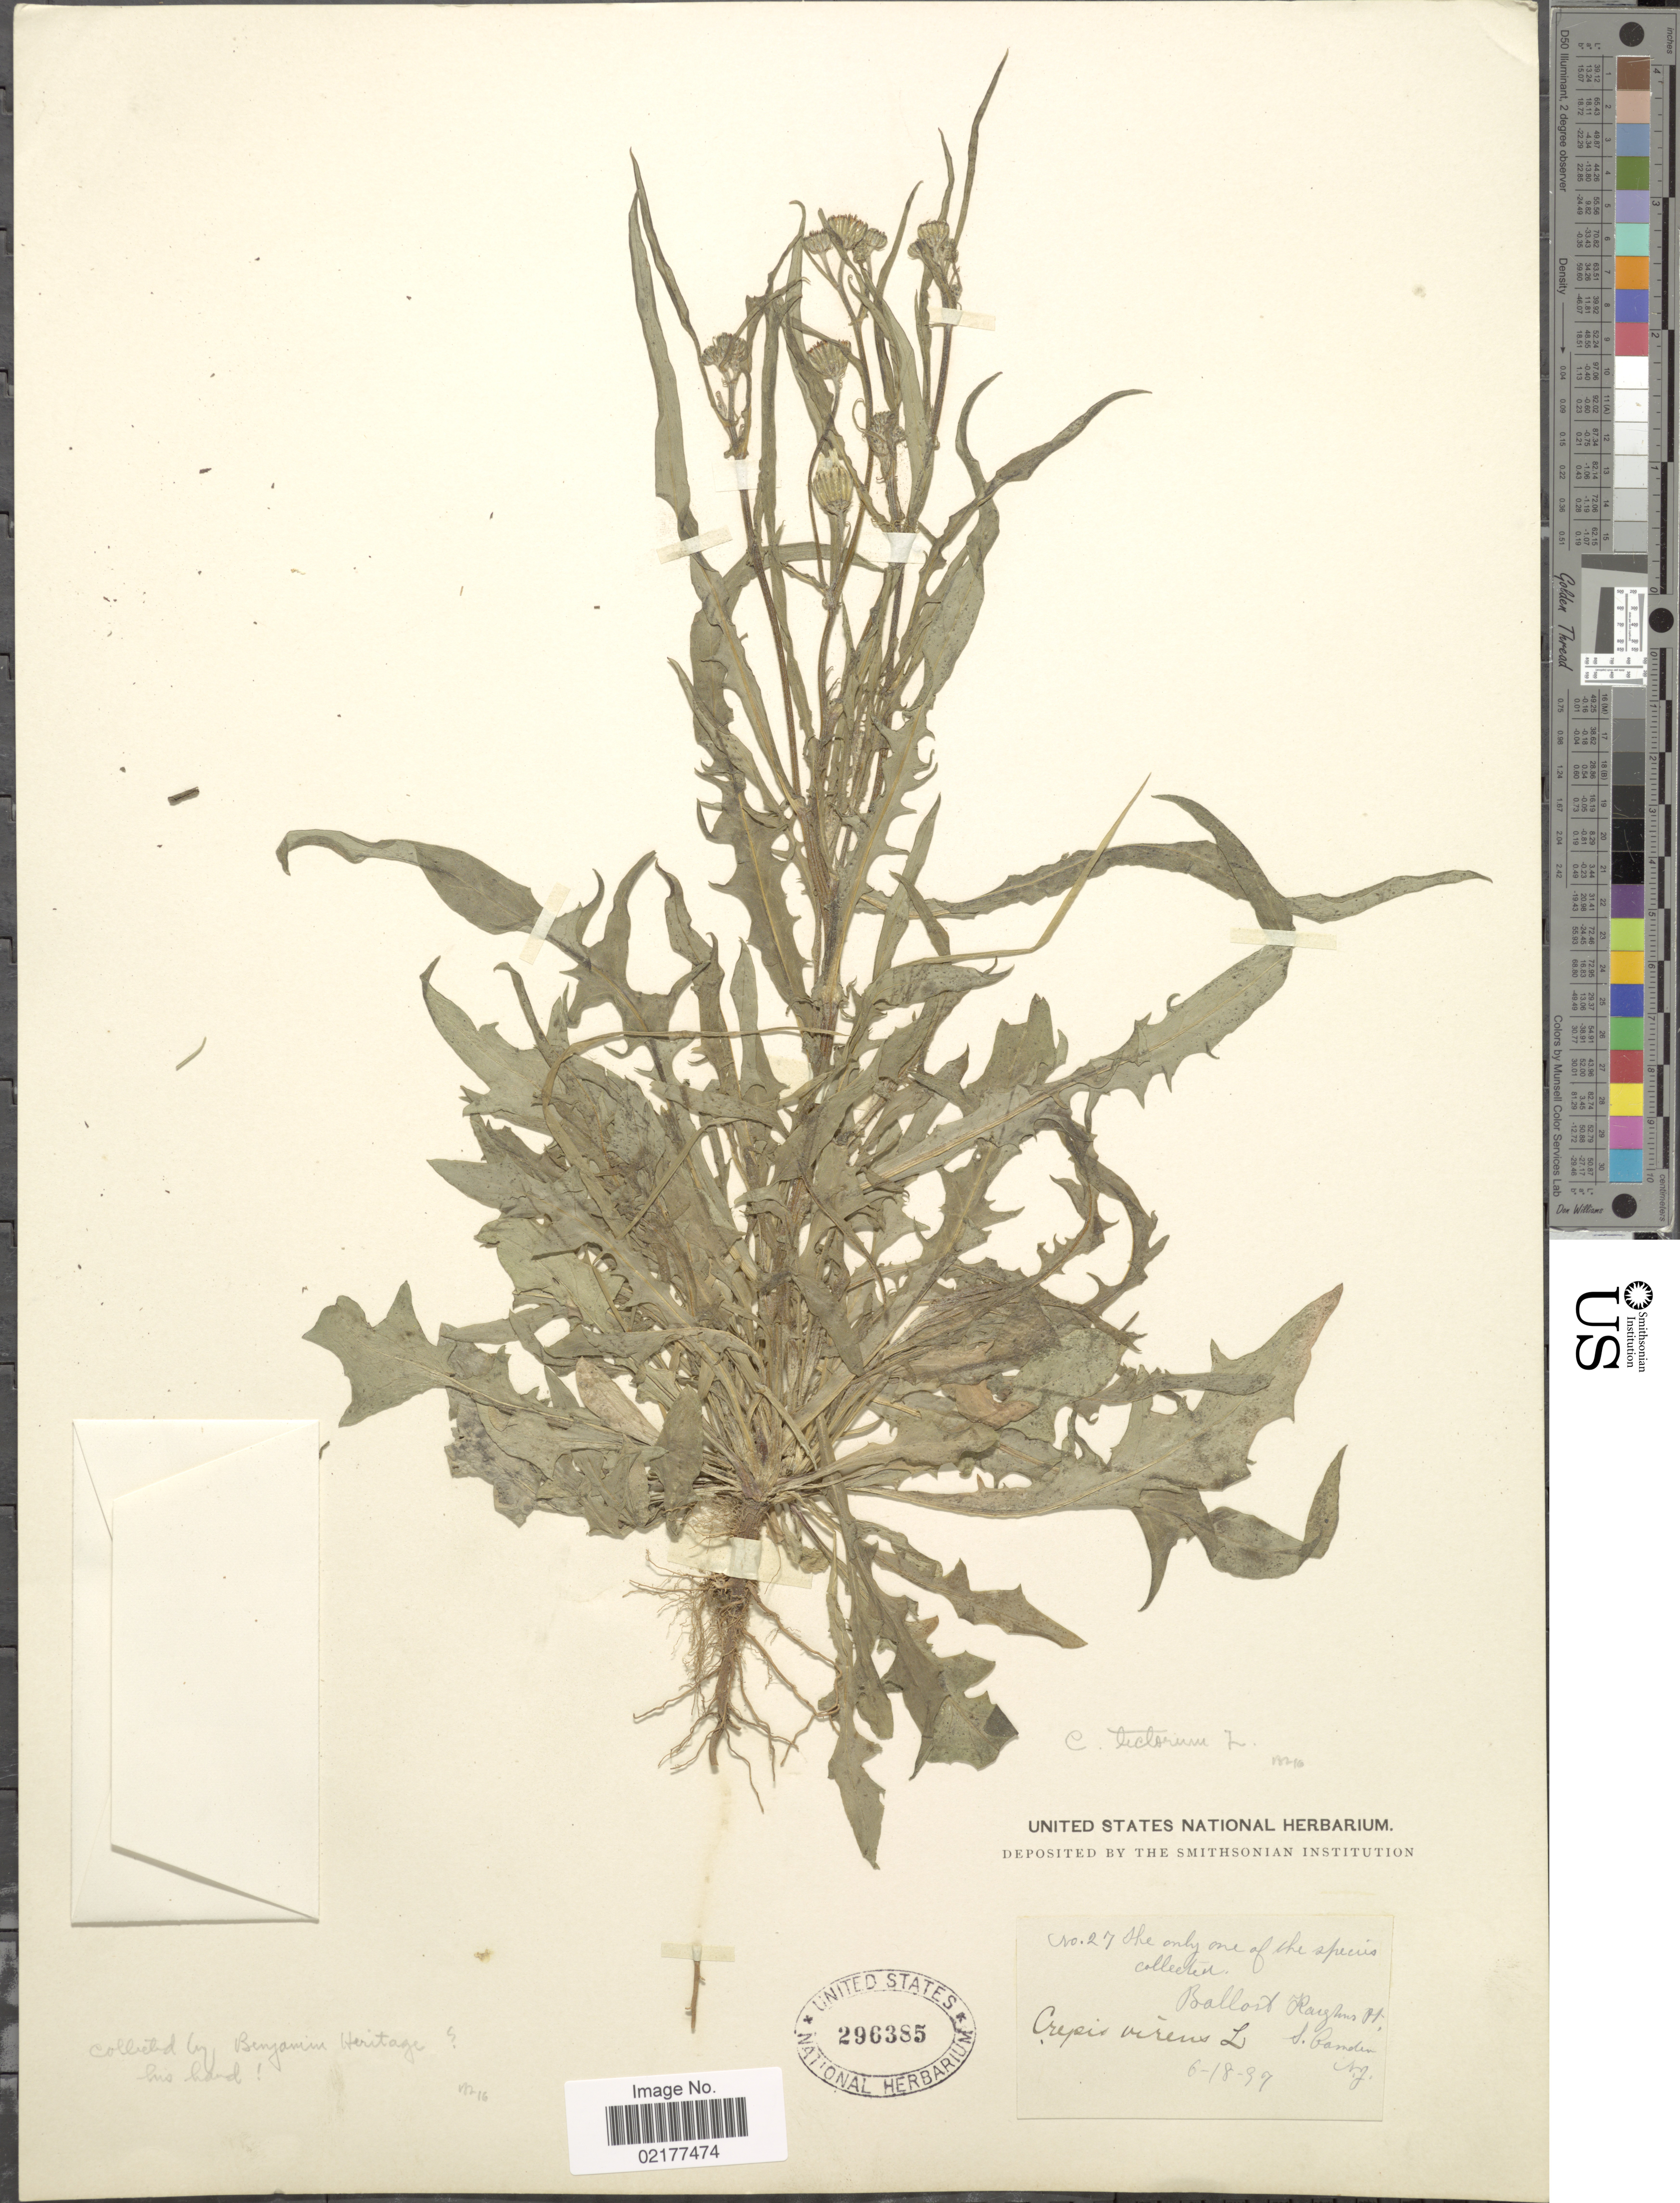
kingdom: Plantae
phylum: Tracheophyta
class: Magnoliopsida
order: Asterales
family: Asteraceae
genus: Crepis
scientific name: Crepis tectorum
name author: L.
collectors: B. Heritage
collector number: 27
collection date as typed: Transcribed d/m/y: 15/6/97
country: United States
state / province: New Jersey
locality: Ballast Raighens Pt., S. Camden N.J. [interpreted]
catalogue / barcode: US 296385